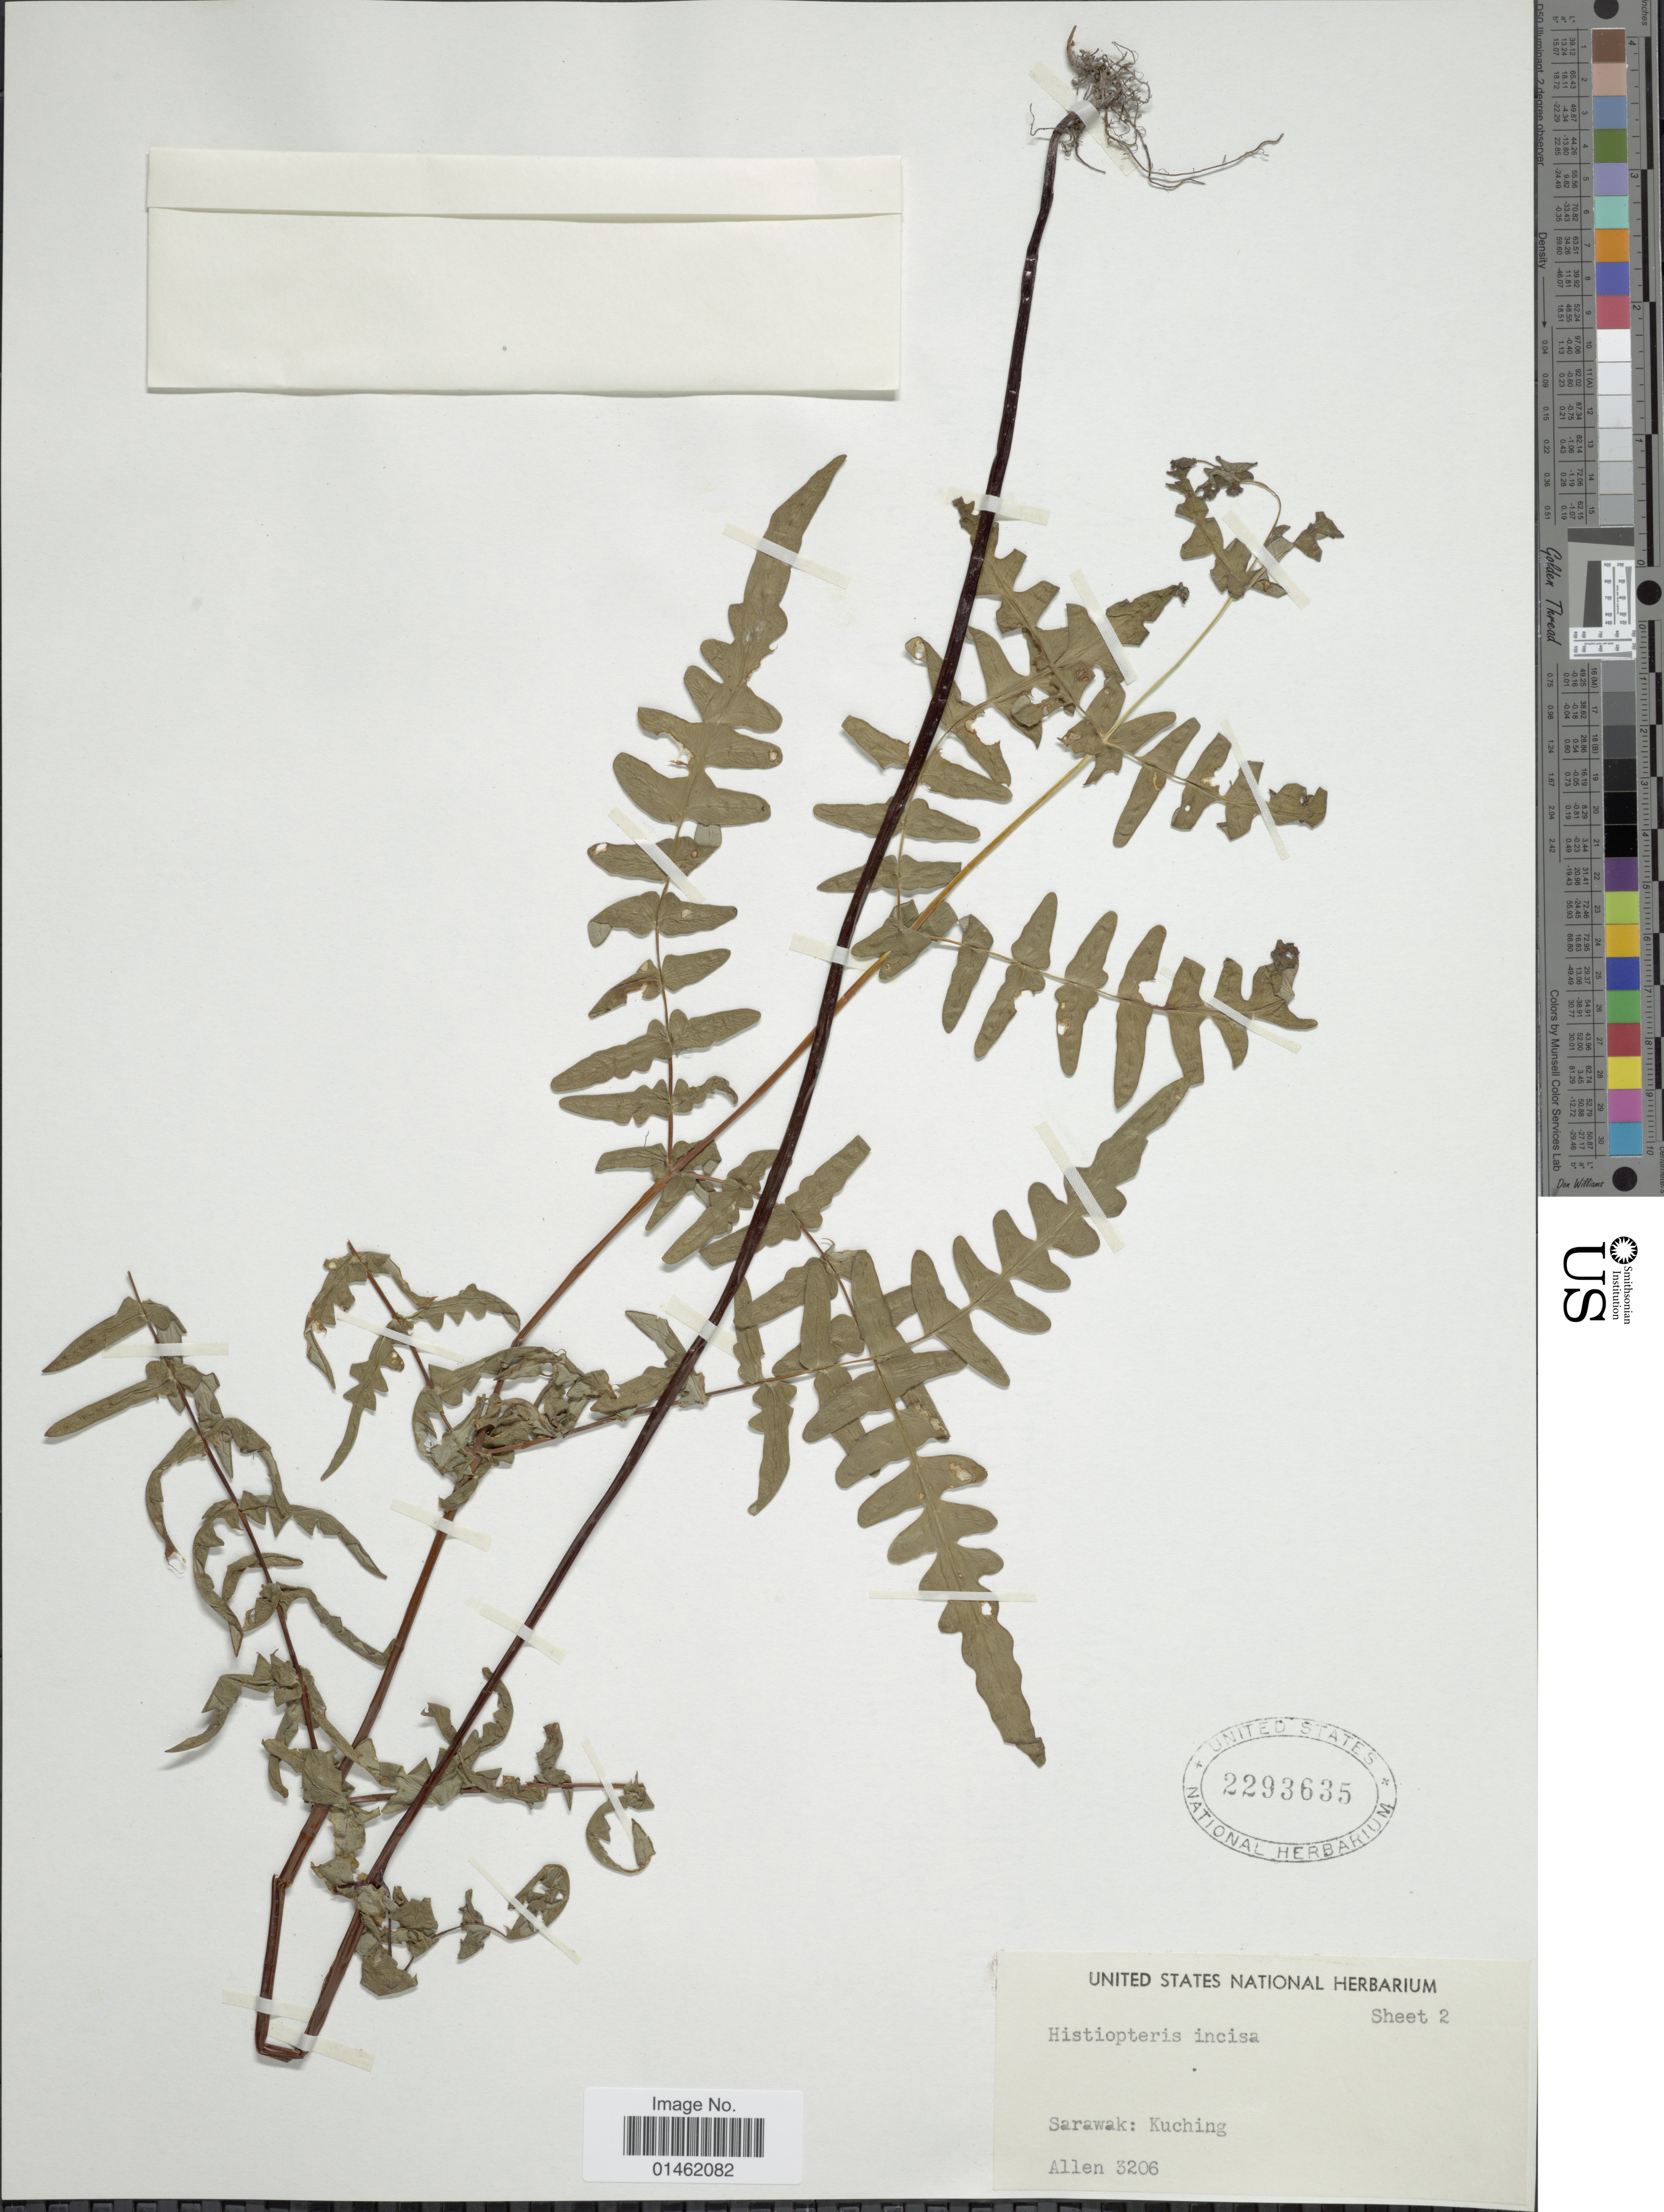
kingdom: Plantae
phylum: Tracheophyta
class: Polypodiopsida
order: Polypodiales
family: Dennstaedtiaceae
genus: Histiopteris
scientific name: Histiopteris incisa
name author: (Thunb.) J. Sm.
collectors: -- Allen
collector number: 3206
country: Malaysia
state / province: Sarawak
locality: Sarawak Kuching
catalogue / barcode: US 2293635